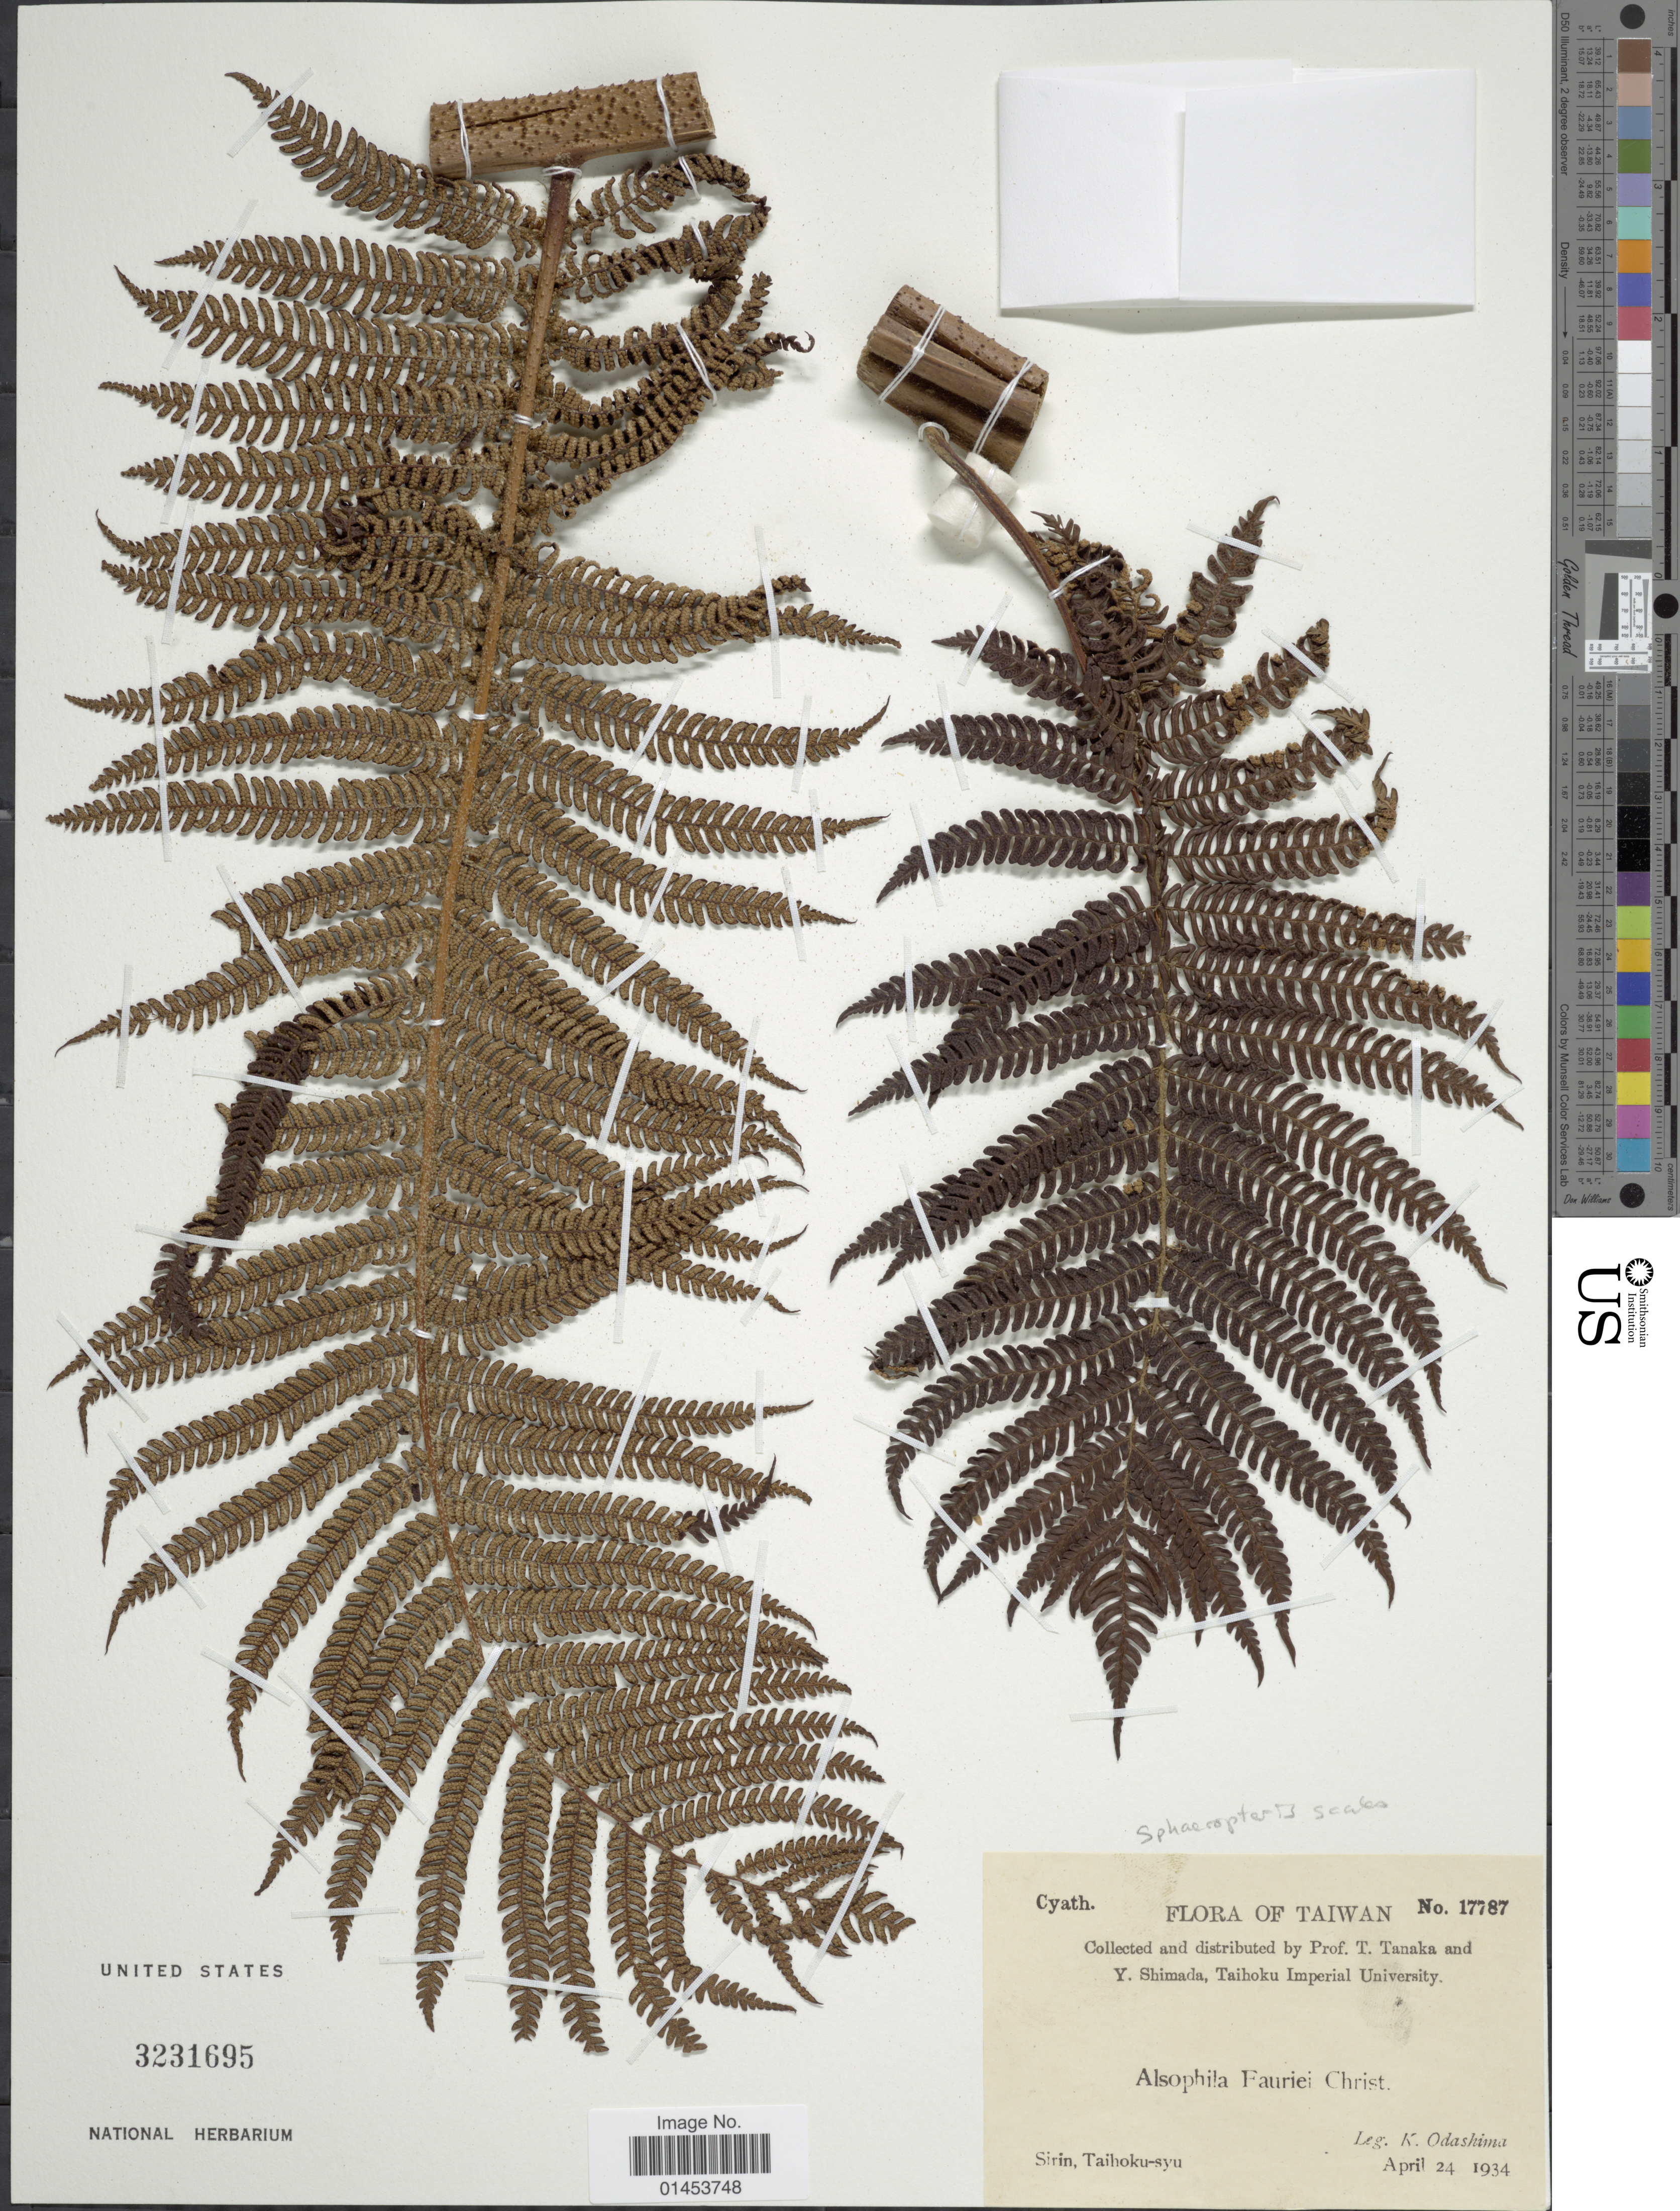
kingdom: Plantae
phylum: Tracheophyta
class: Polypodiopsida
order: Cyatheales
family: Cyatheaceae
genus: Cyathea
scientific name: Cyathea spinulosa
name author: Wall. ex Hook.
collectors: K. Odashima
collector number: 17787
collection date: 1934-04-24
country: Taiwan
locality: Sirin, Tahoki-syu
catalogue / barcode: US 3231695